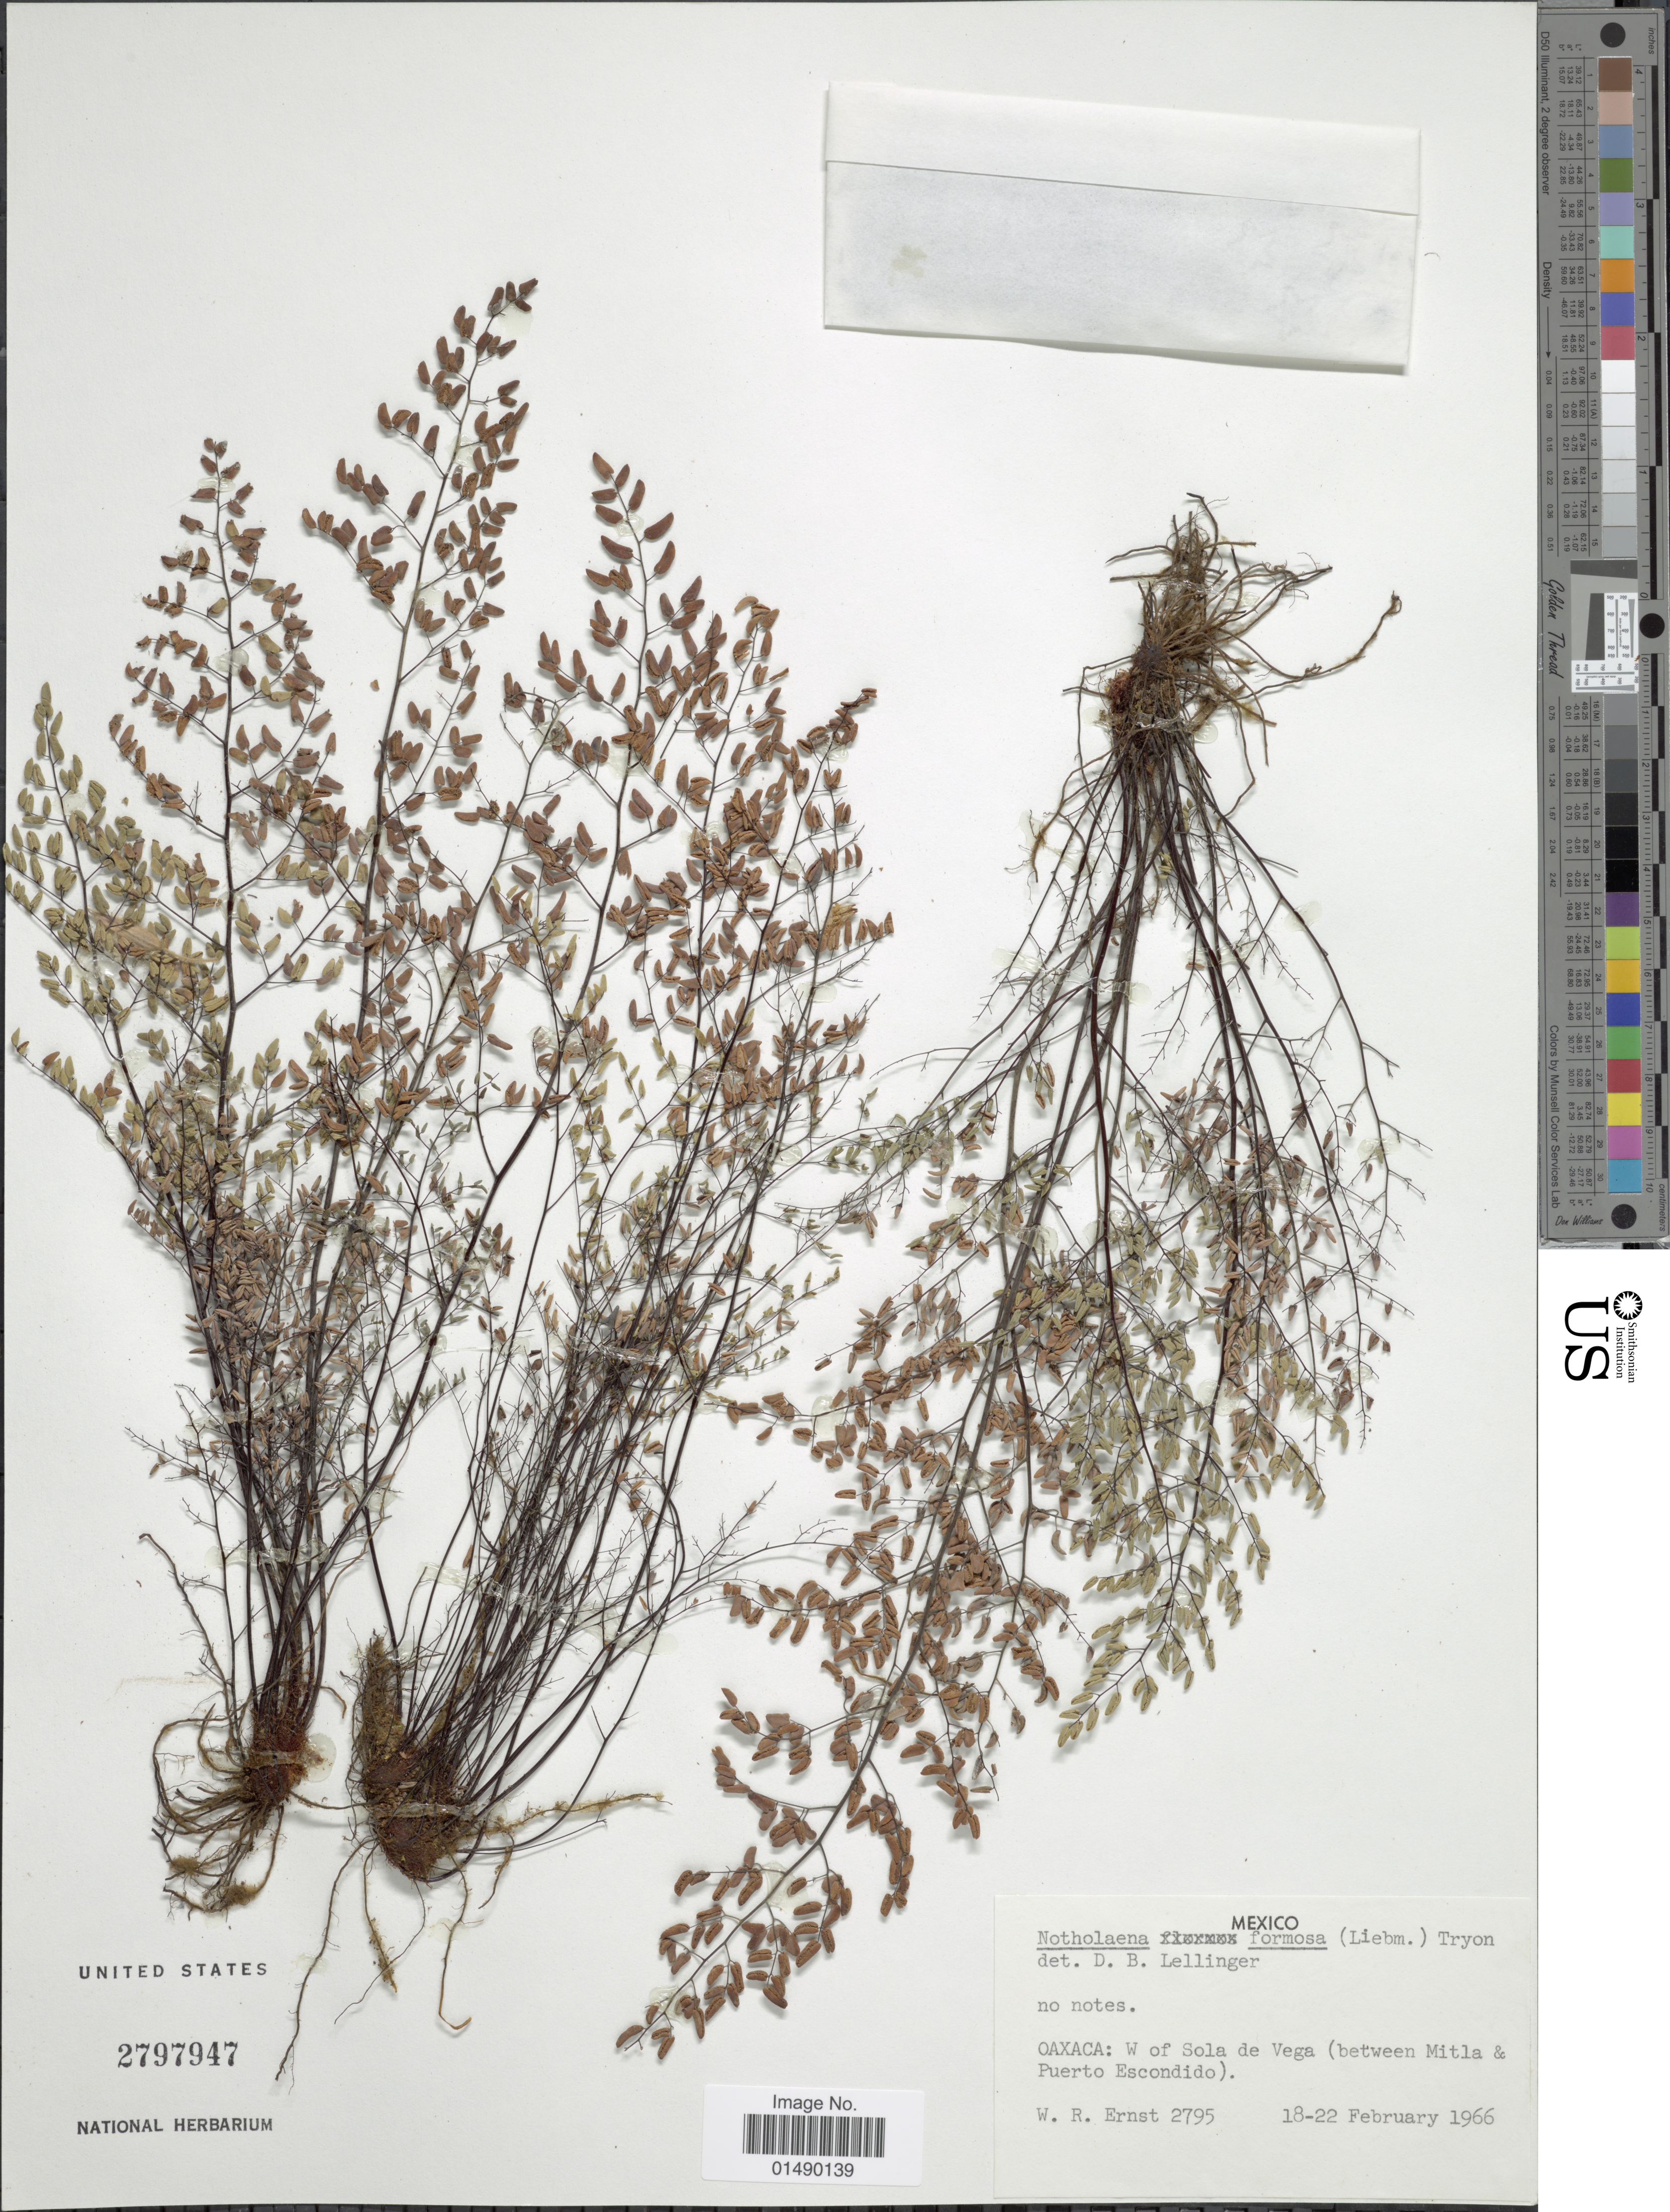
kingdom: Plantae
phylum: Tracheophyta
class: Polypodiopsida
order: Polypodiales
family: Pteridaceae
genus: Argyrochosma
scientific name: Argyrochosma formosa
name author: (Liebm.) Windham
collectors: W. R. Ernst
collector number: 2795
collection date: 1966-02-18/1966-02-22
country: Mexico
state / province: Oaxaca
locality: Mexico, W of Sola de Vega (between Mitla & Puerto Escondido).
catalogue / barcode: US 2797947